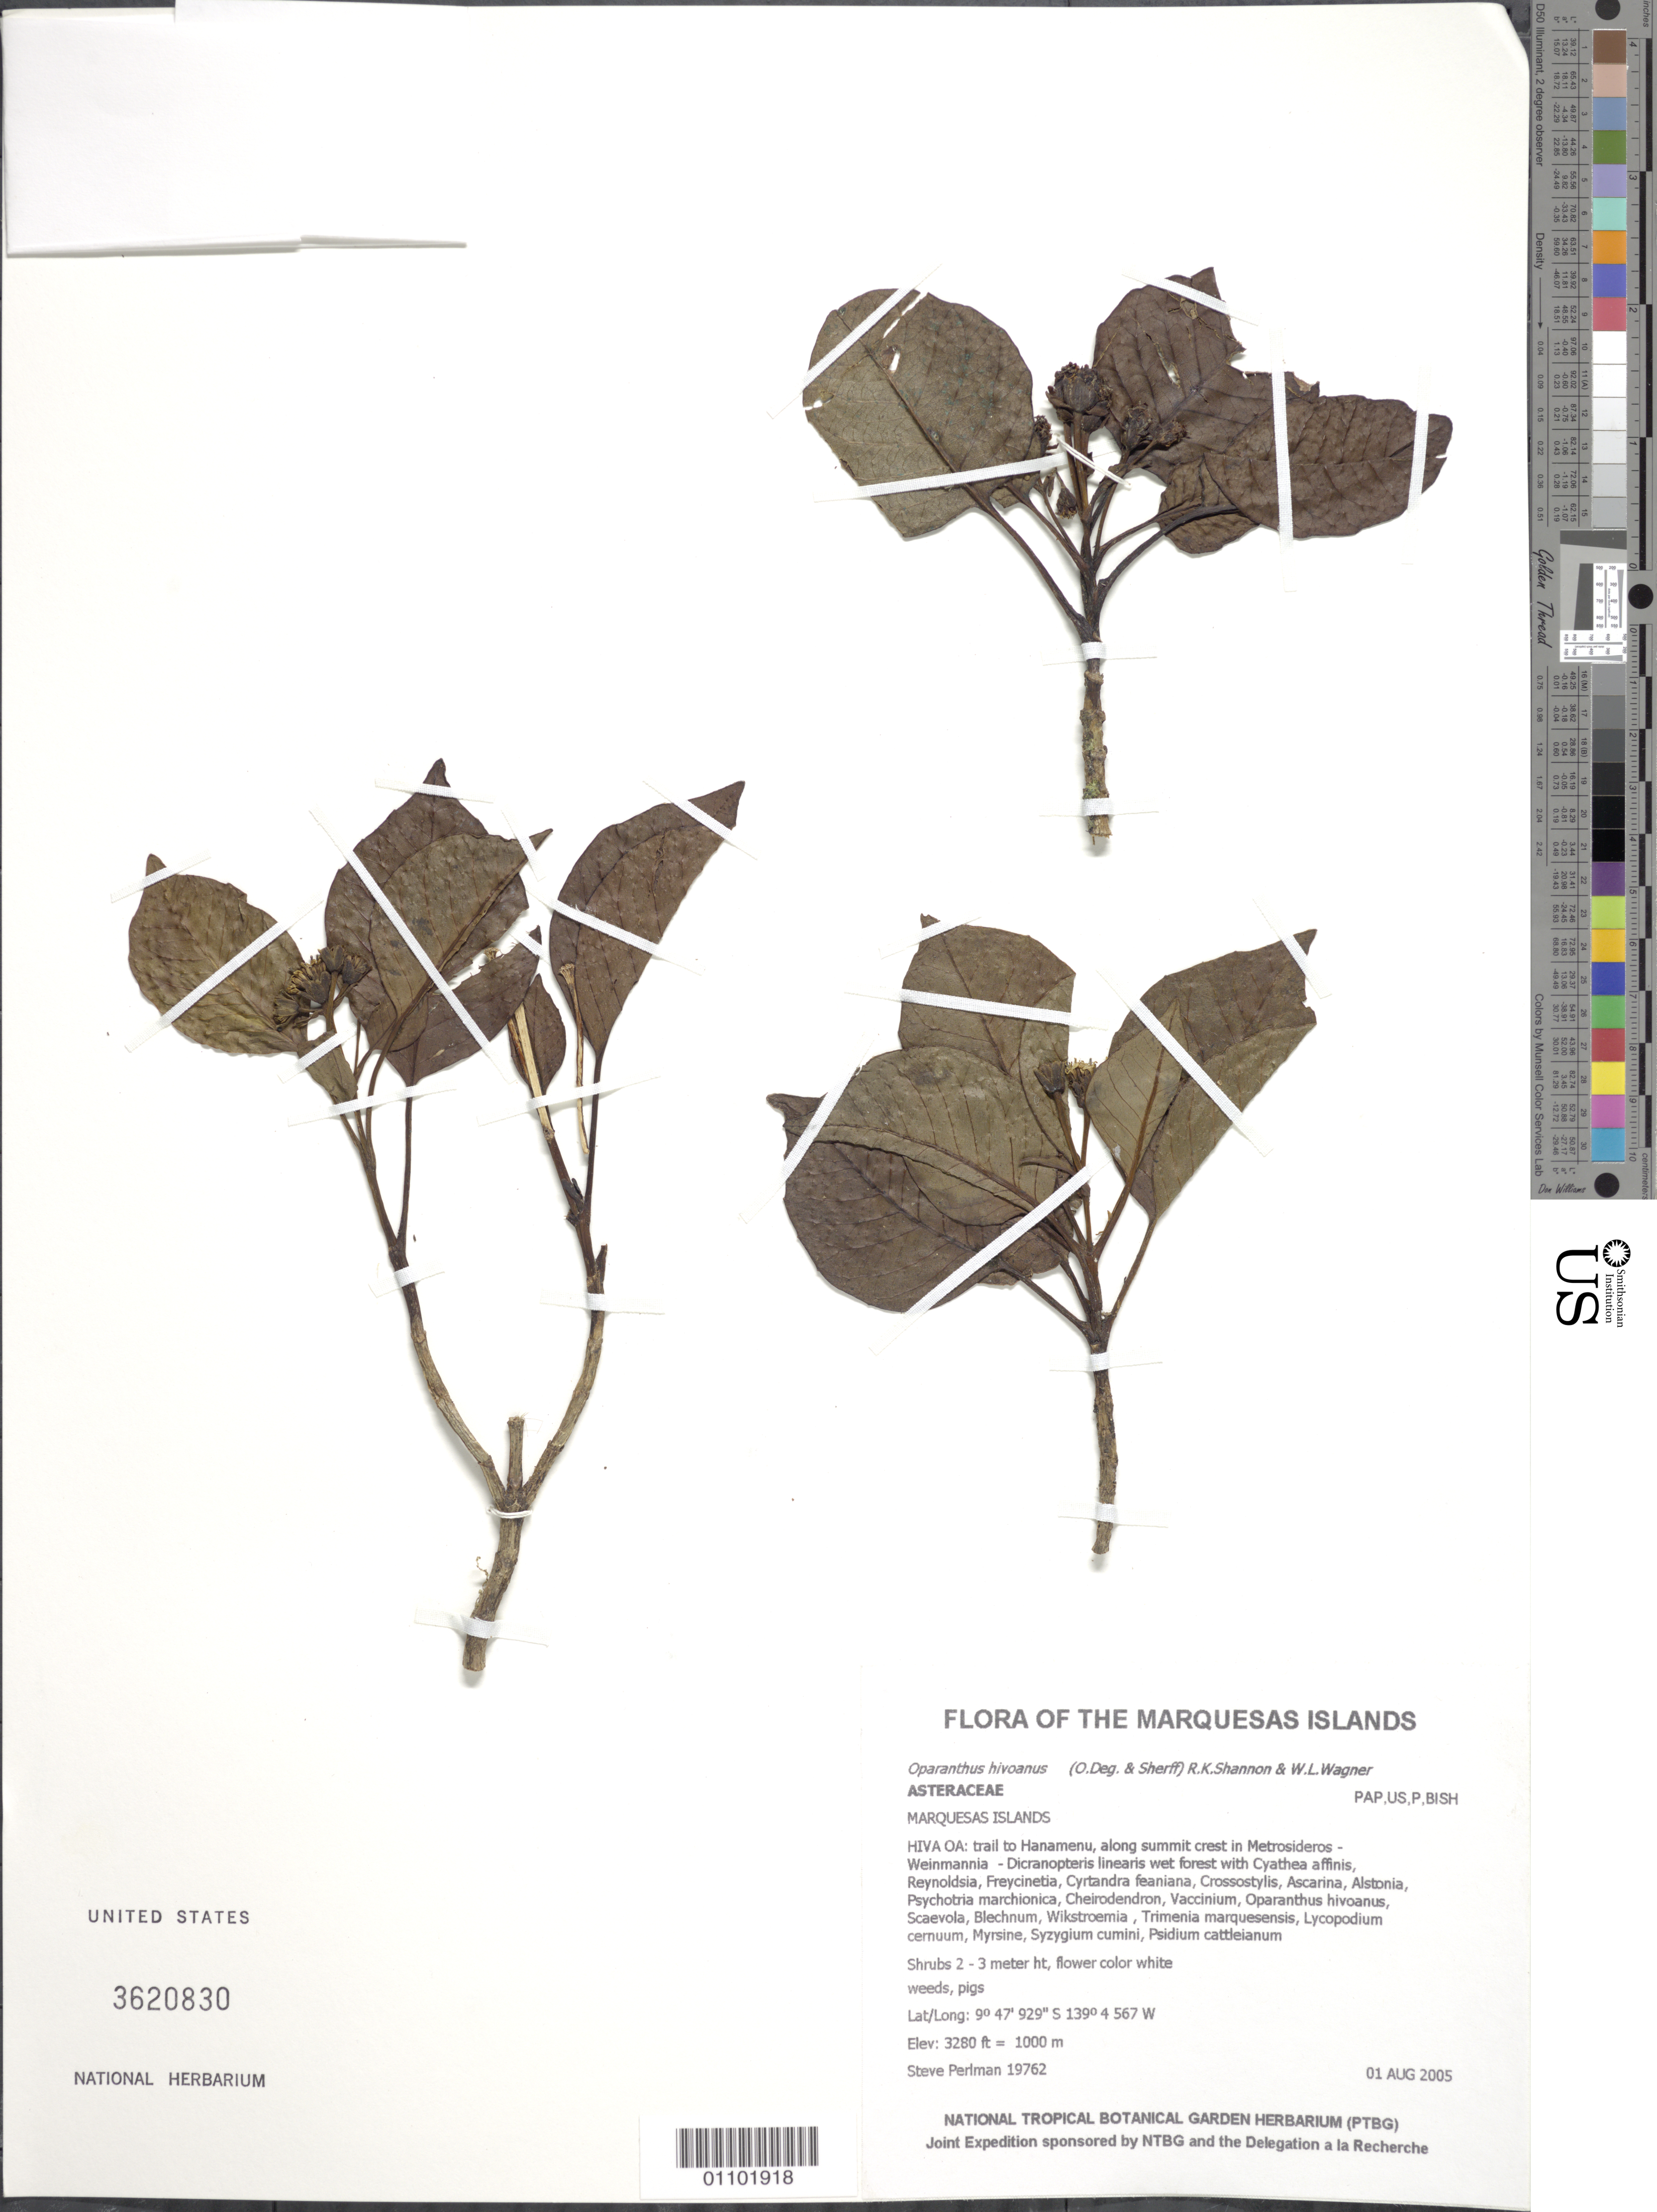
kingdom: Plantae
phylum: Tracheophyta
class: Magnoliopsida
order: Asterales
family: Asteraceae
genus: Oparanthus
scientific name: Oparanthus hivoanus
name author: (Deg. & Sherff) R.K. Shannon & W.L. Wagner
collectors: S. P. Perlman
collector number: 19762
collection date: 2005-08-01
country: French Polynesia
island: Hiva Oa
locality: Trail to Hanamenu, along summit crest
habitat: Metrosideros - Weinmannia - Dicranopteris linearis wet forest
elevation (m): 1000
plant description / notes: Weeds, pigs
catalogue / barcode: US 3620830